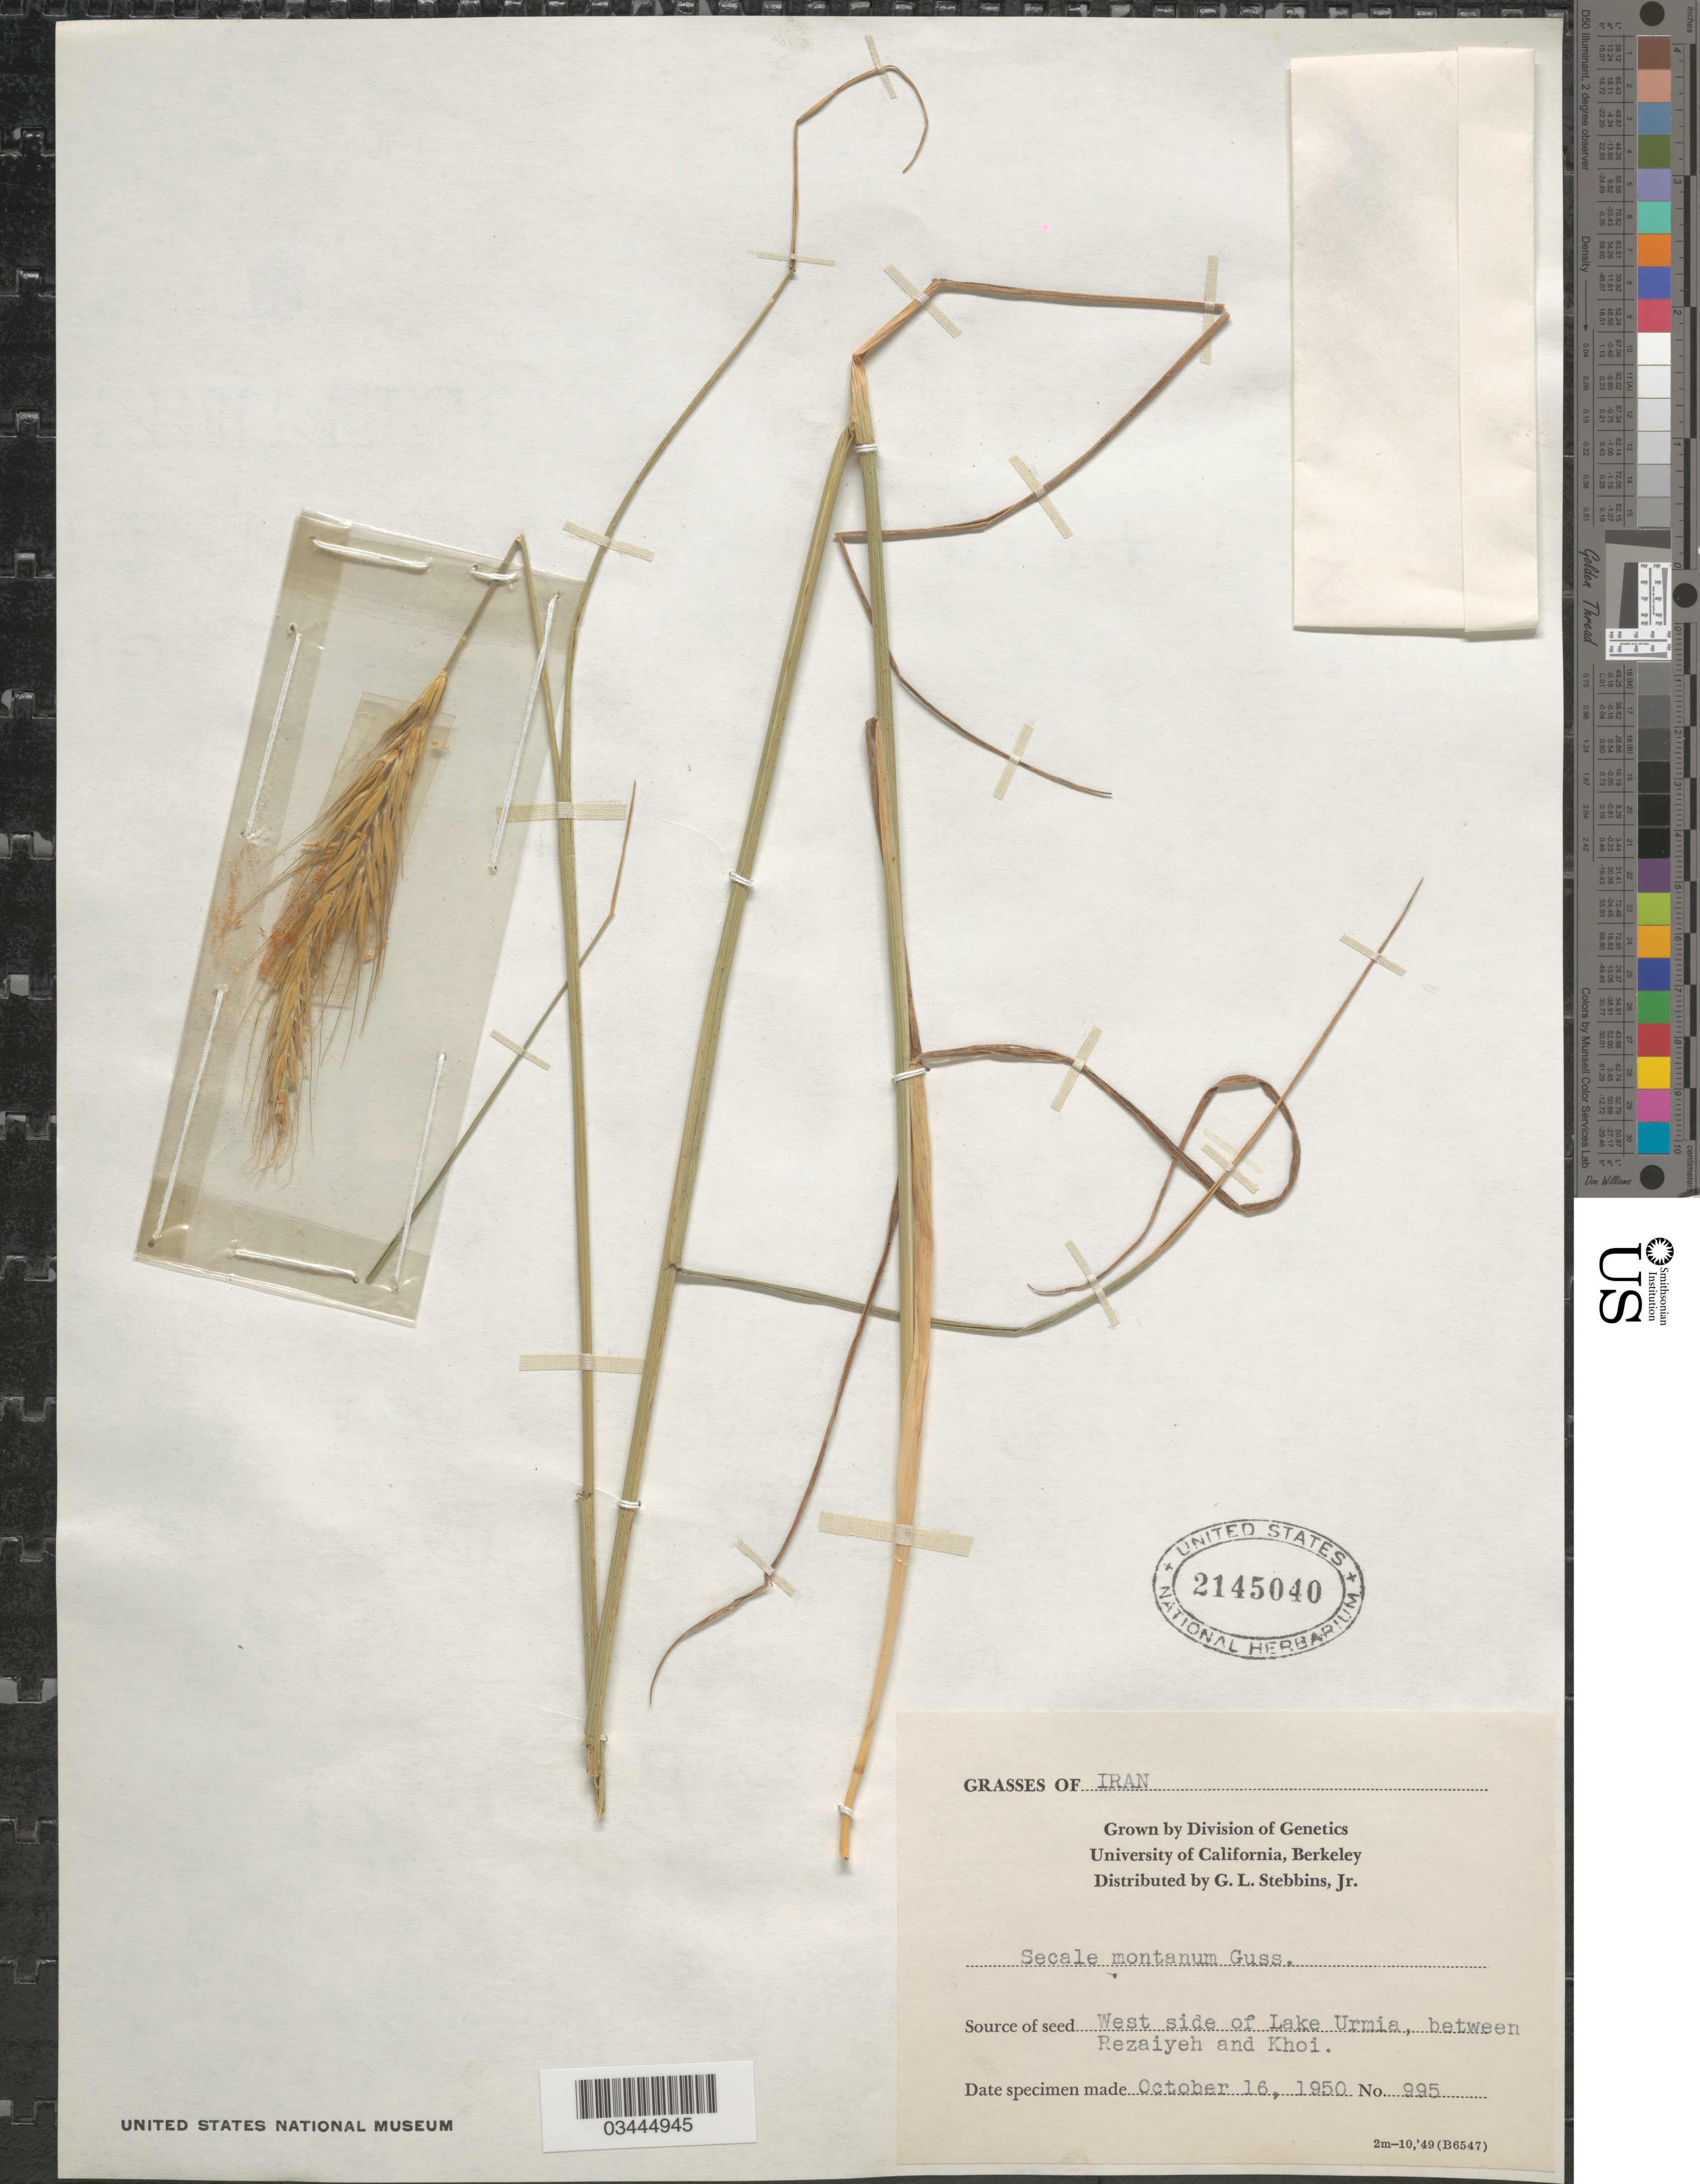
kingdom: Plantae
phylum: Tracheophyta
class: Liliopsida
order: Poales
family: Poaceae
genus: Secale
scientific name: Secale montanum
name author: Gussone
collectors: G. L. Stebbins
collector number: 995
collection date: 1950-10-16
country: United States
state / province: California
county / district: Alameda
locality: Division of Genetics. University of California, Berkeley.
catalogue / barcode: US 2145040